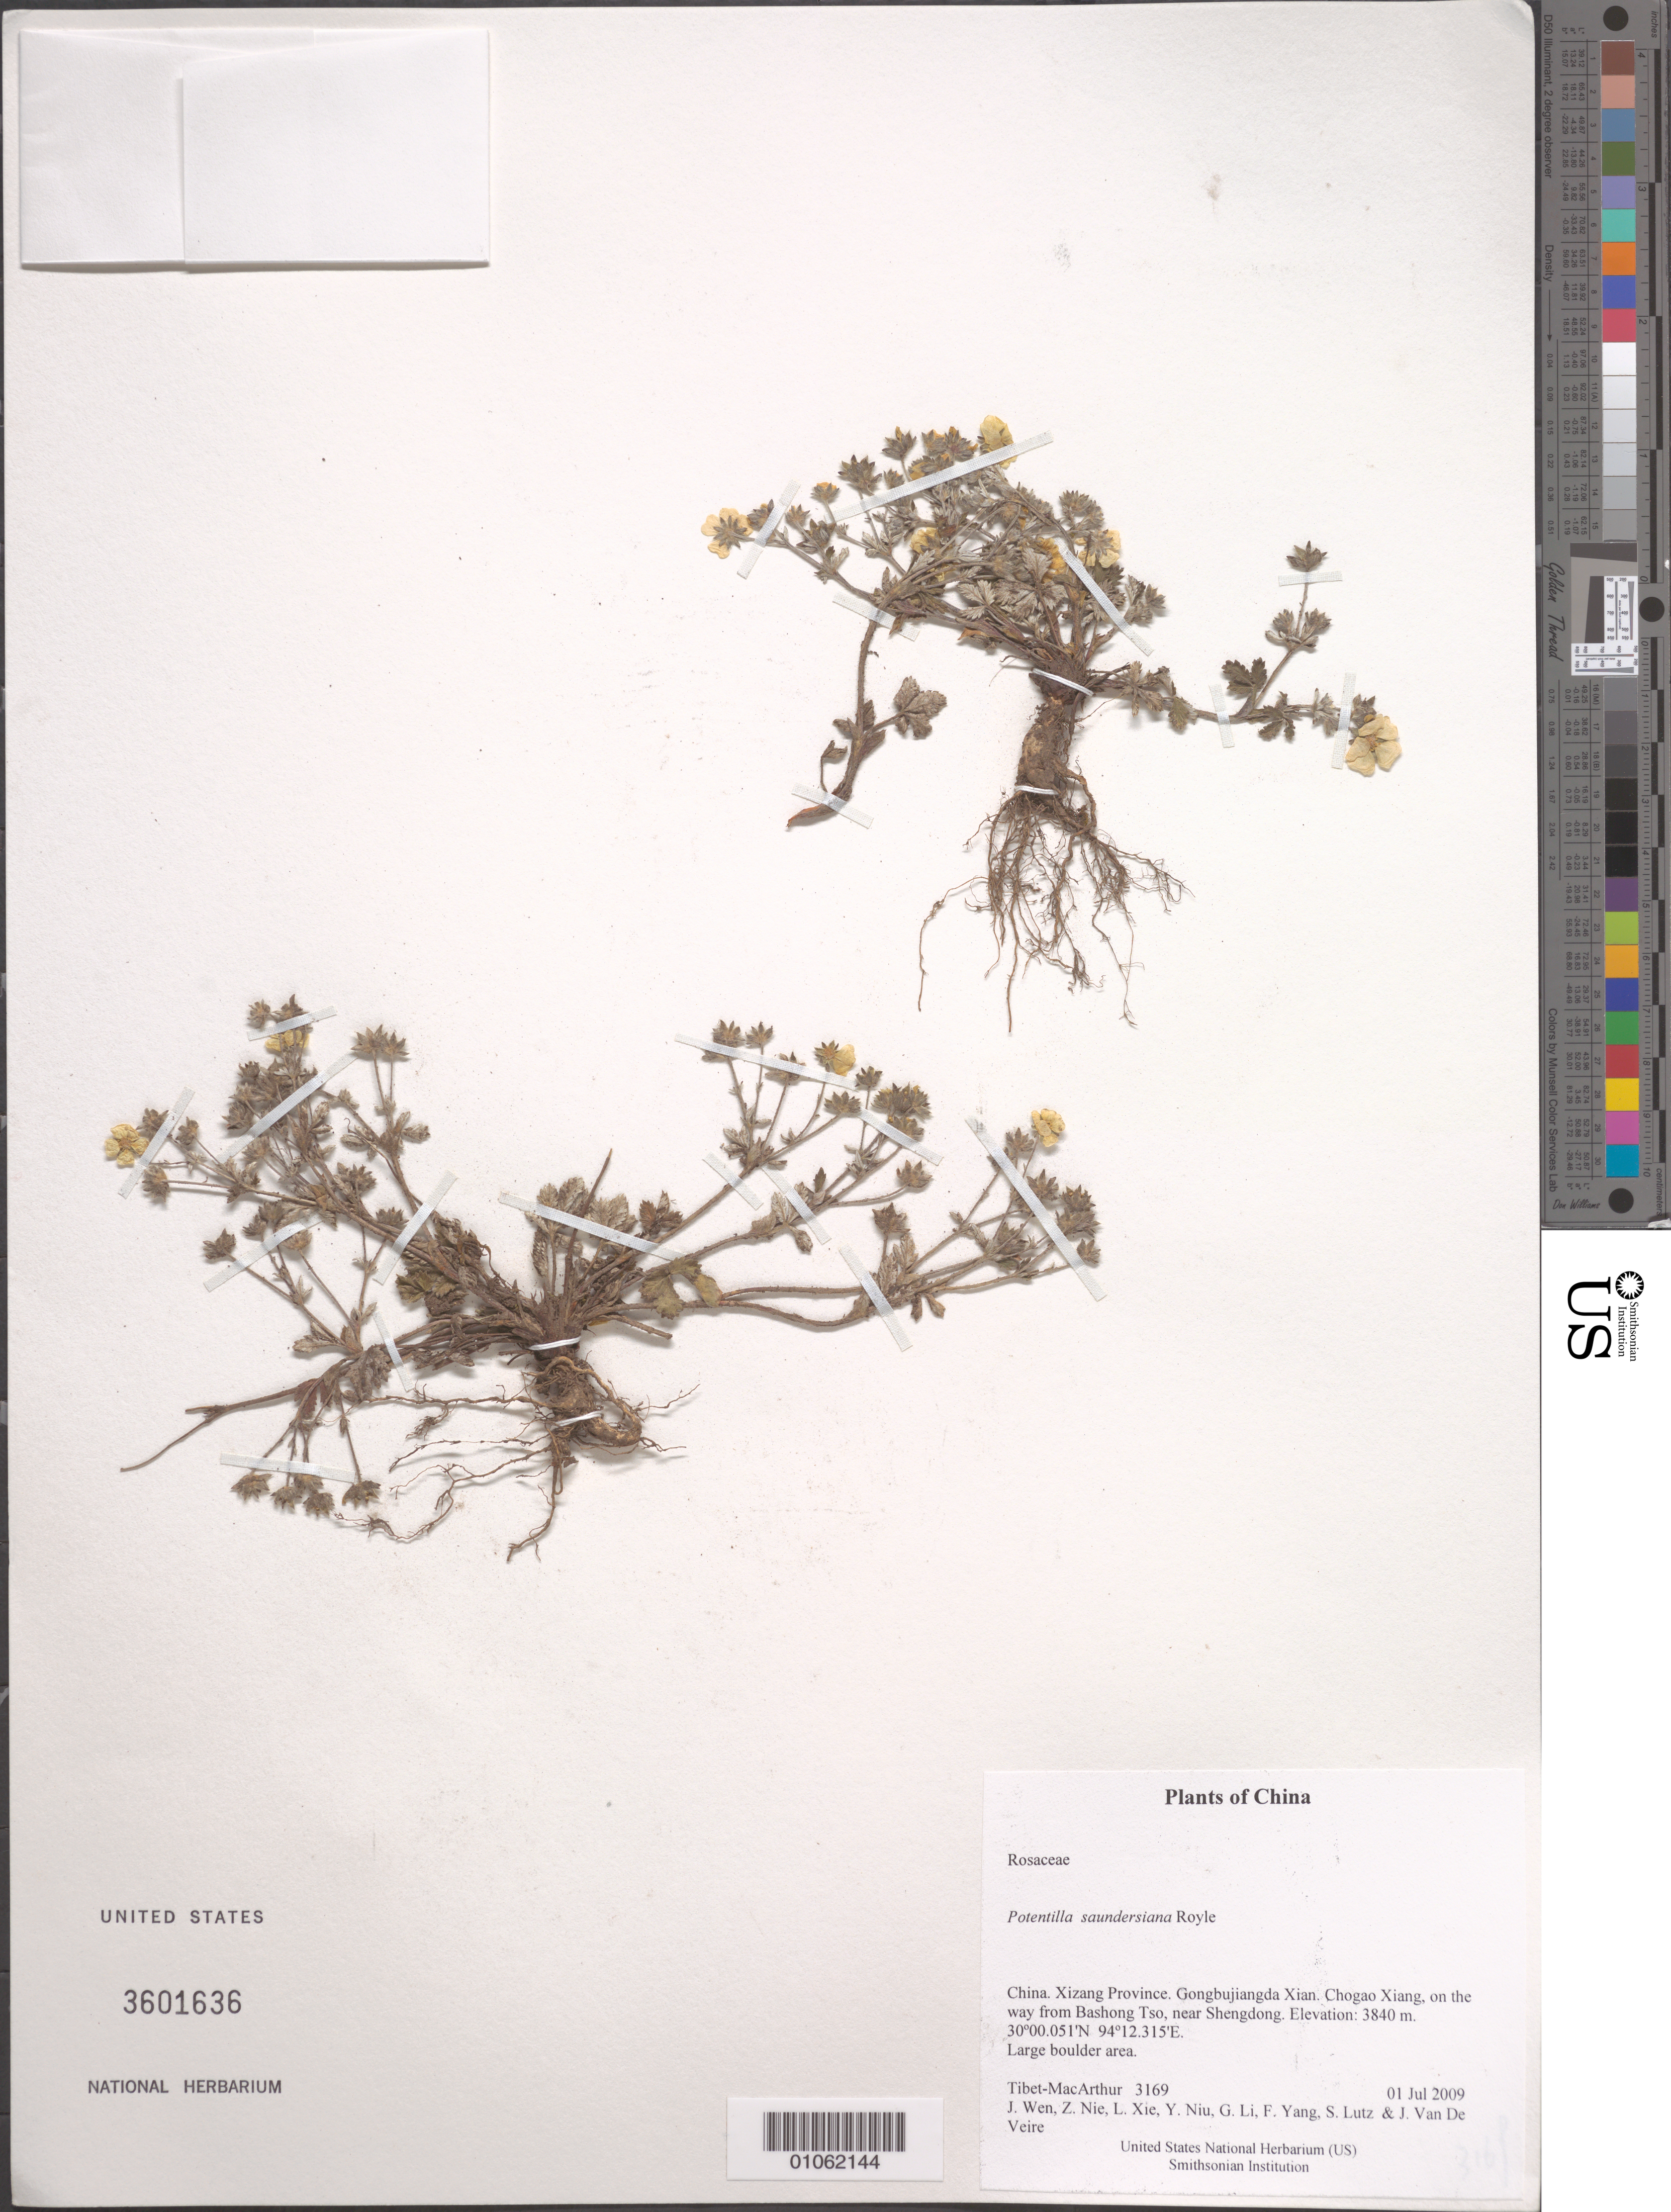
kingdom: Plantae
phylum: Tracheophyta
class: Magnoliopsida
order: Rosales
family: Rosaceae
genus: Potentilla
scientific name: Potentilla saundersiana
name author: Royle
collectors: Tibet-MacArthur, J. Wen, Z. Nie, L. Xie, Y. Niu, G. Li, F. Yang, S. Lutz & J. Van De Veire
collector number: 3169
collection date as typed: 01 Jul 2009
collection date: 2009-07-01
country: China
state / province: Xizang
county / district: Gongbujiangda Xian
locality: Chogao Xiang, on the way from Bashong Tso, near Shengdong.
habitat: Large boulder area.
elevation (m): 3840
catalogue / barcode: US 3601636